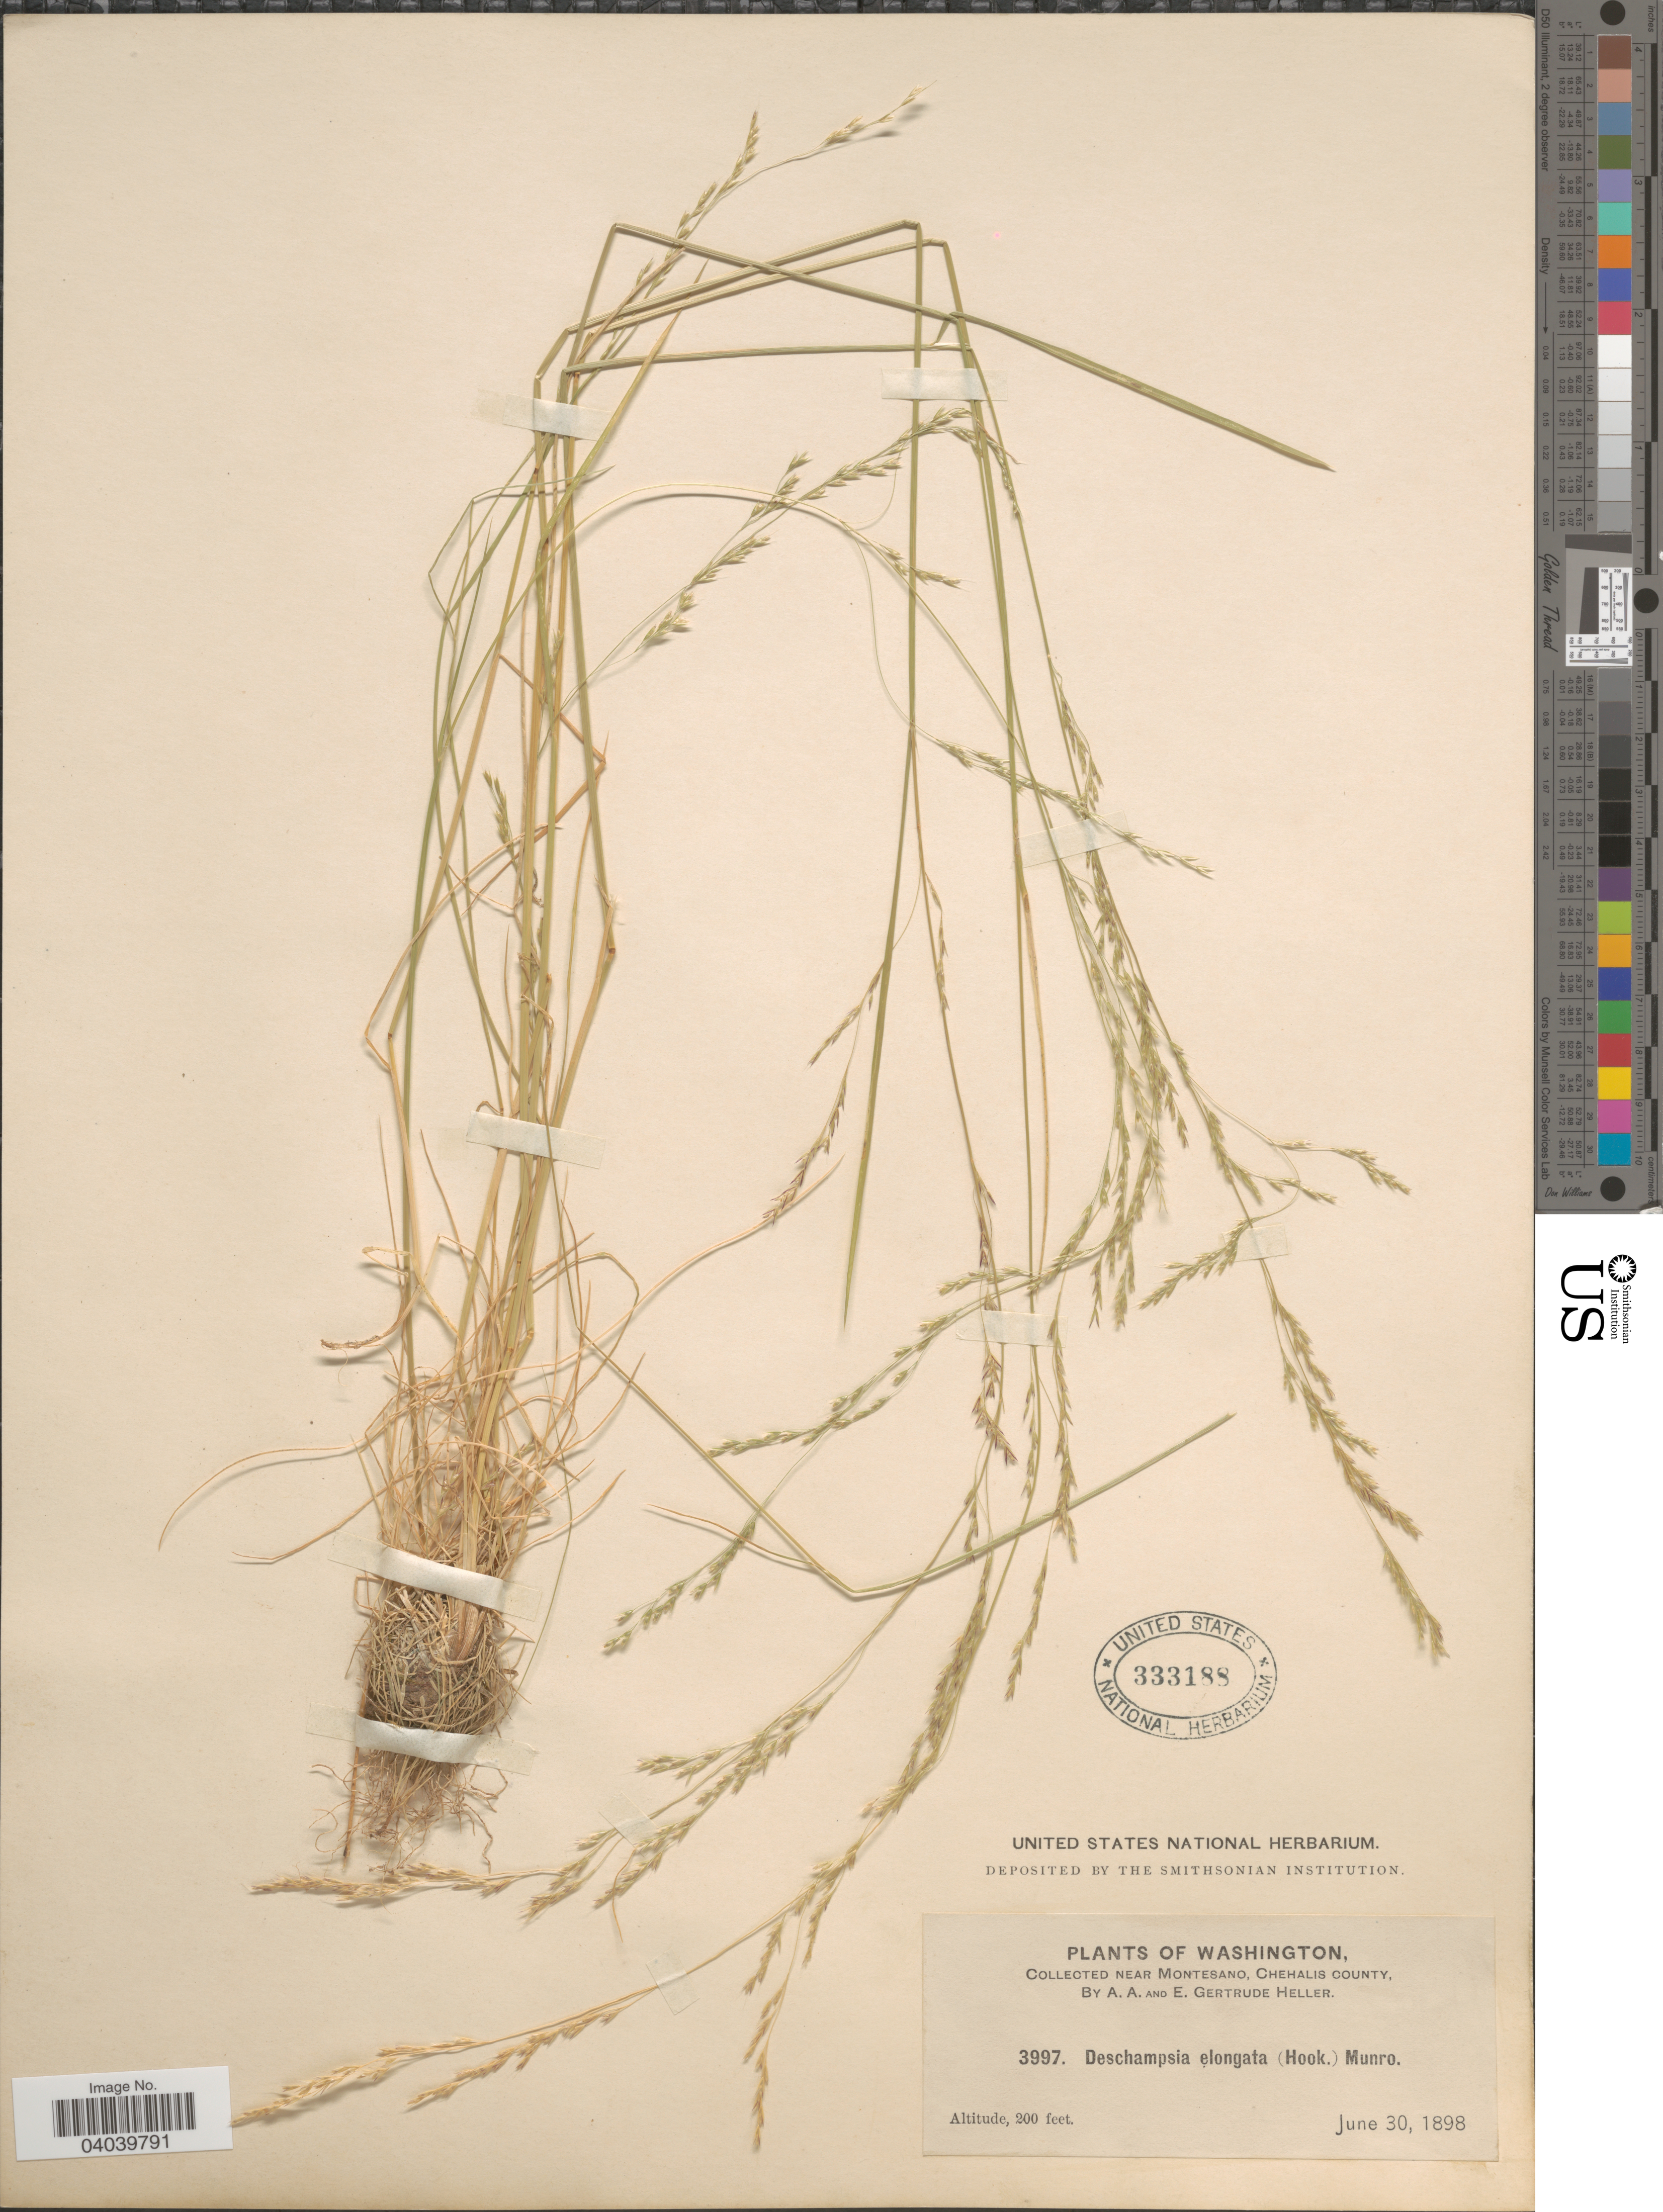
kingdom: Plantae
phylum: Tracheophyta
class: Liliopsida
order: Poales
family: Poaceae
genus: Deschampsia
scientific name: Deschampsia elongata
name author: (Hook.) Munro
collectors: A. A. Heller & E. G. Heller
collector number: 3997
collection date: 1898-06-30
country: United States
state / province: Washington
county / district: Grays Harbor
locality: Near Montesano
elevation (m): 61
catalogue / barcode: US 333188